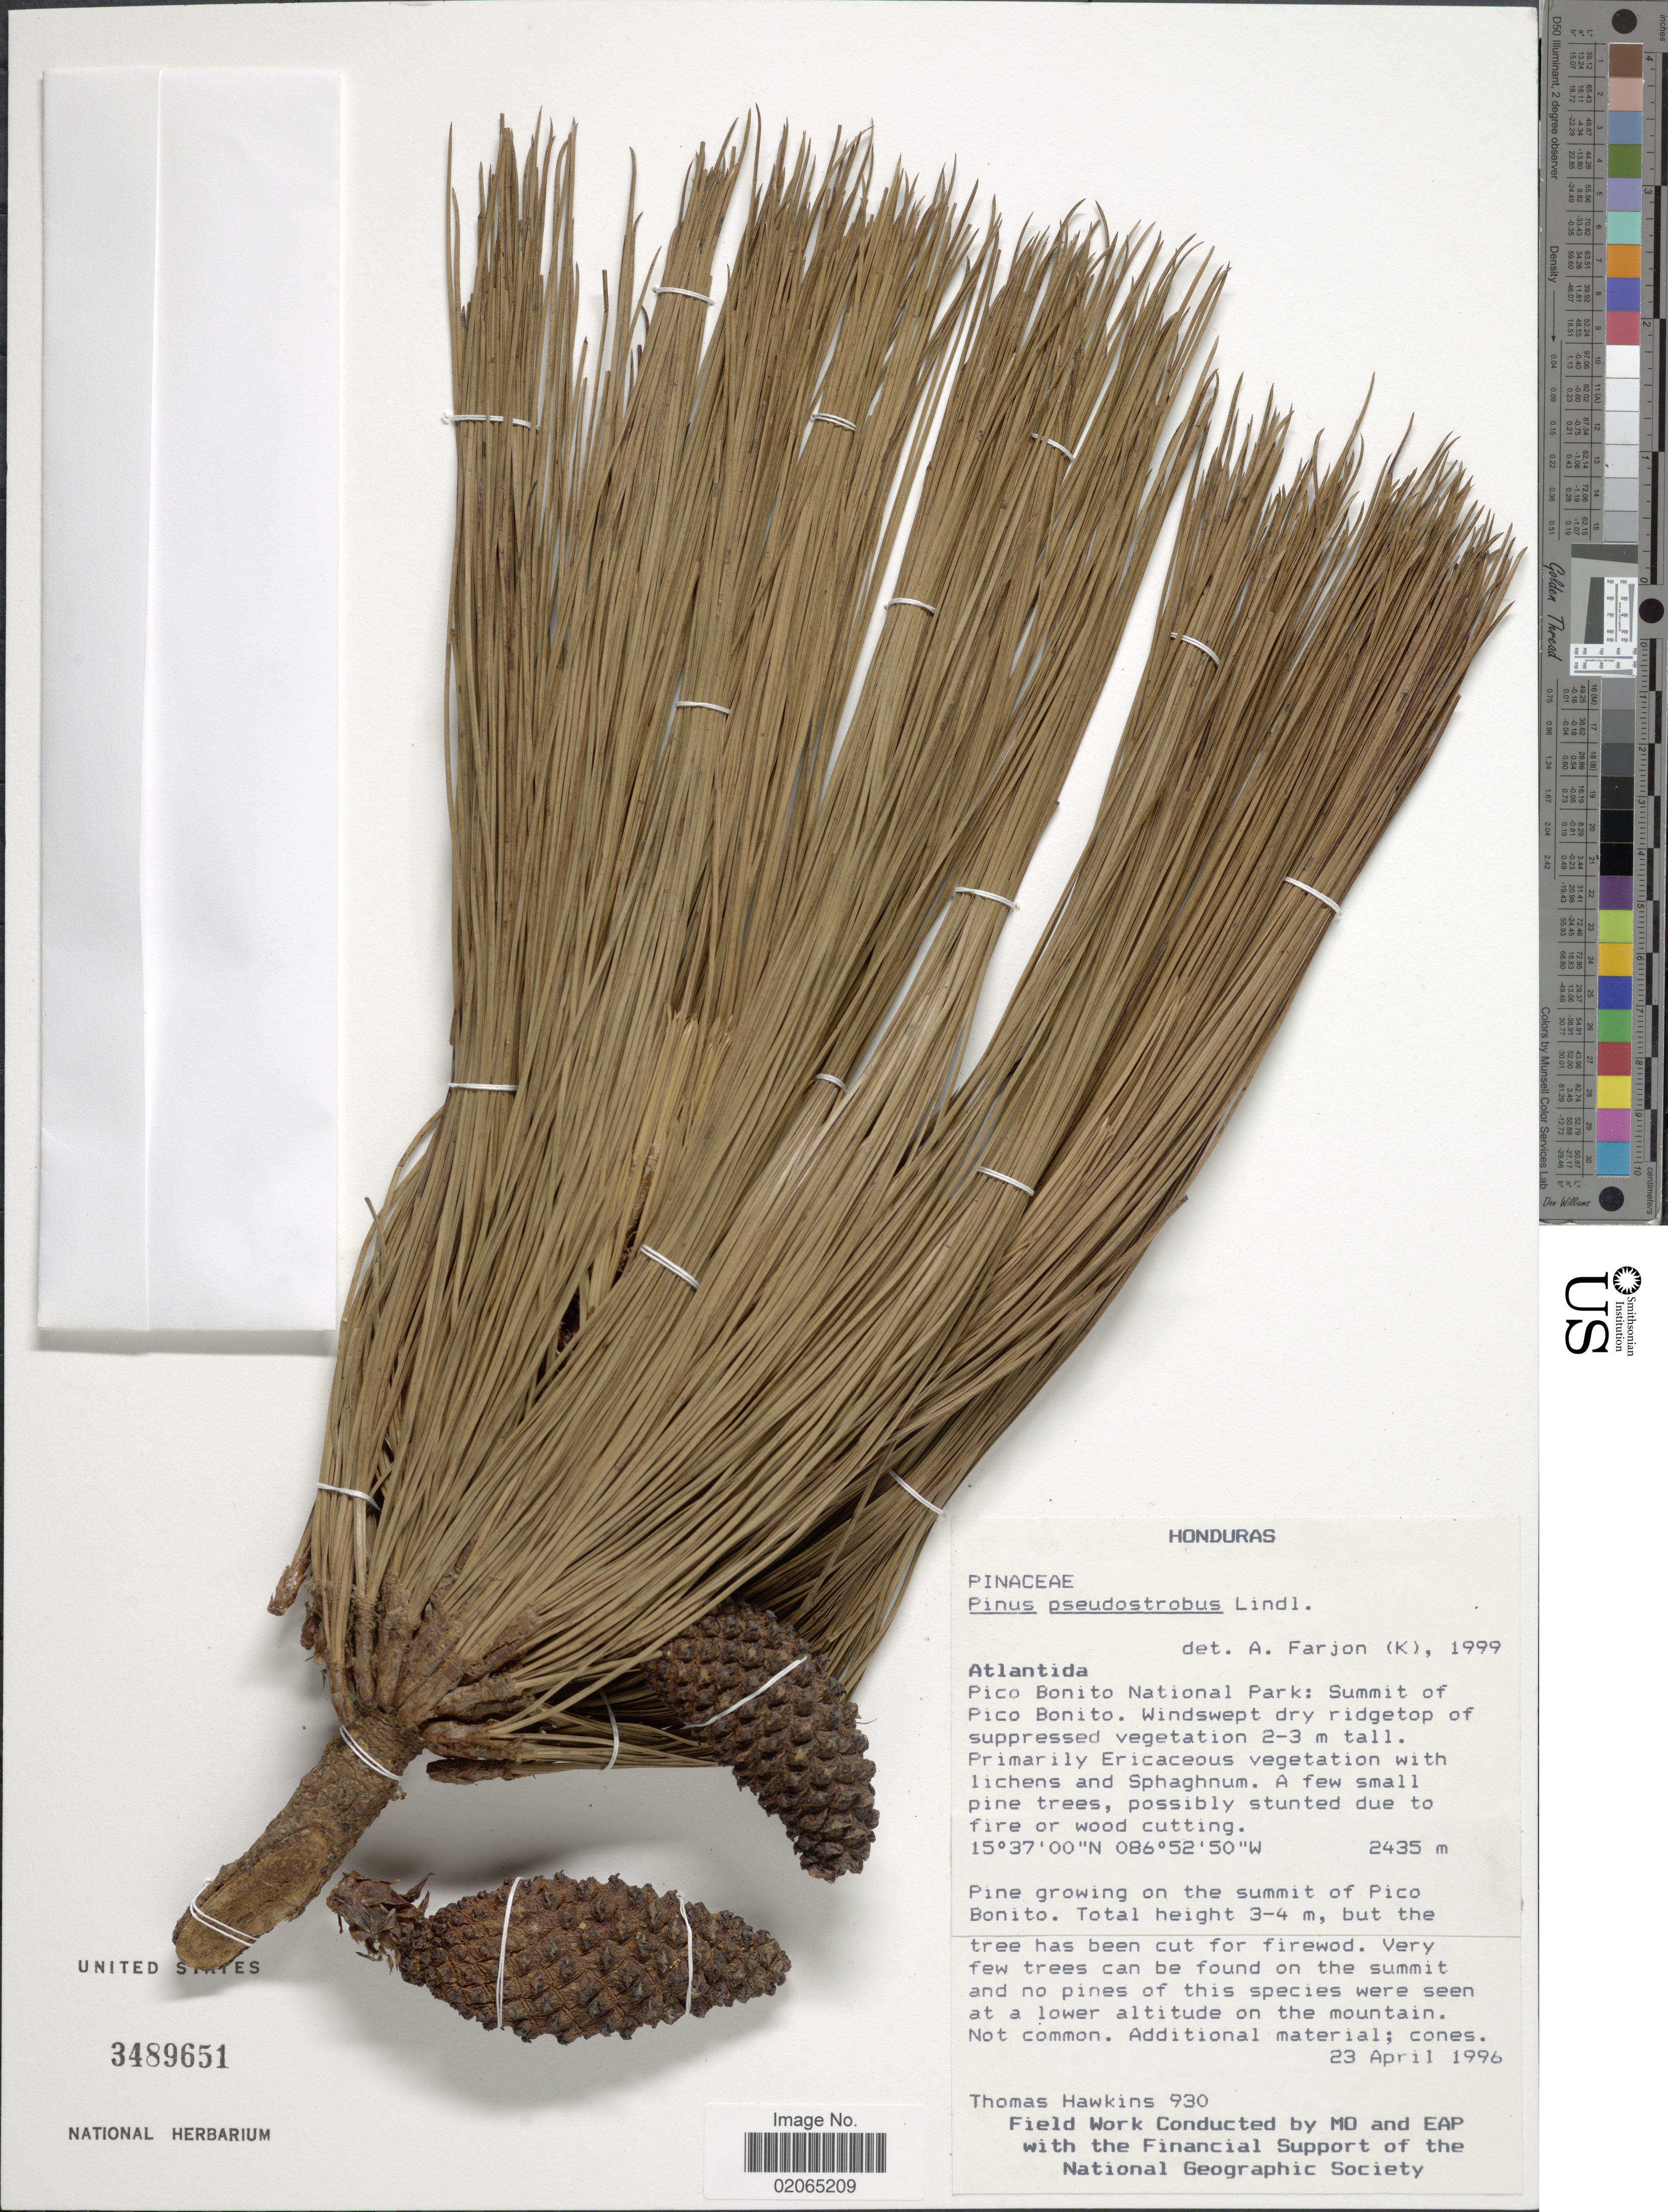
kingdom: Plantae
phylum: Tracheophyta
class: Pinopsida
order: Pinales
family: Pinaceae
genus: Pinus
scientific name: Pinus pseudostrobus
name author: Lindl.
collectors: T. Hawkins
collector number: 930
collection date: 1996-04-23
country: Honduras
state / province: Atlántida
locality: Pico Bonito National Park: summit of Pico Bonito. Windswept dry ridgetop of suppressed vegetation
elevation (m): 2435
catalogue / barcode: US 3489651